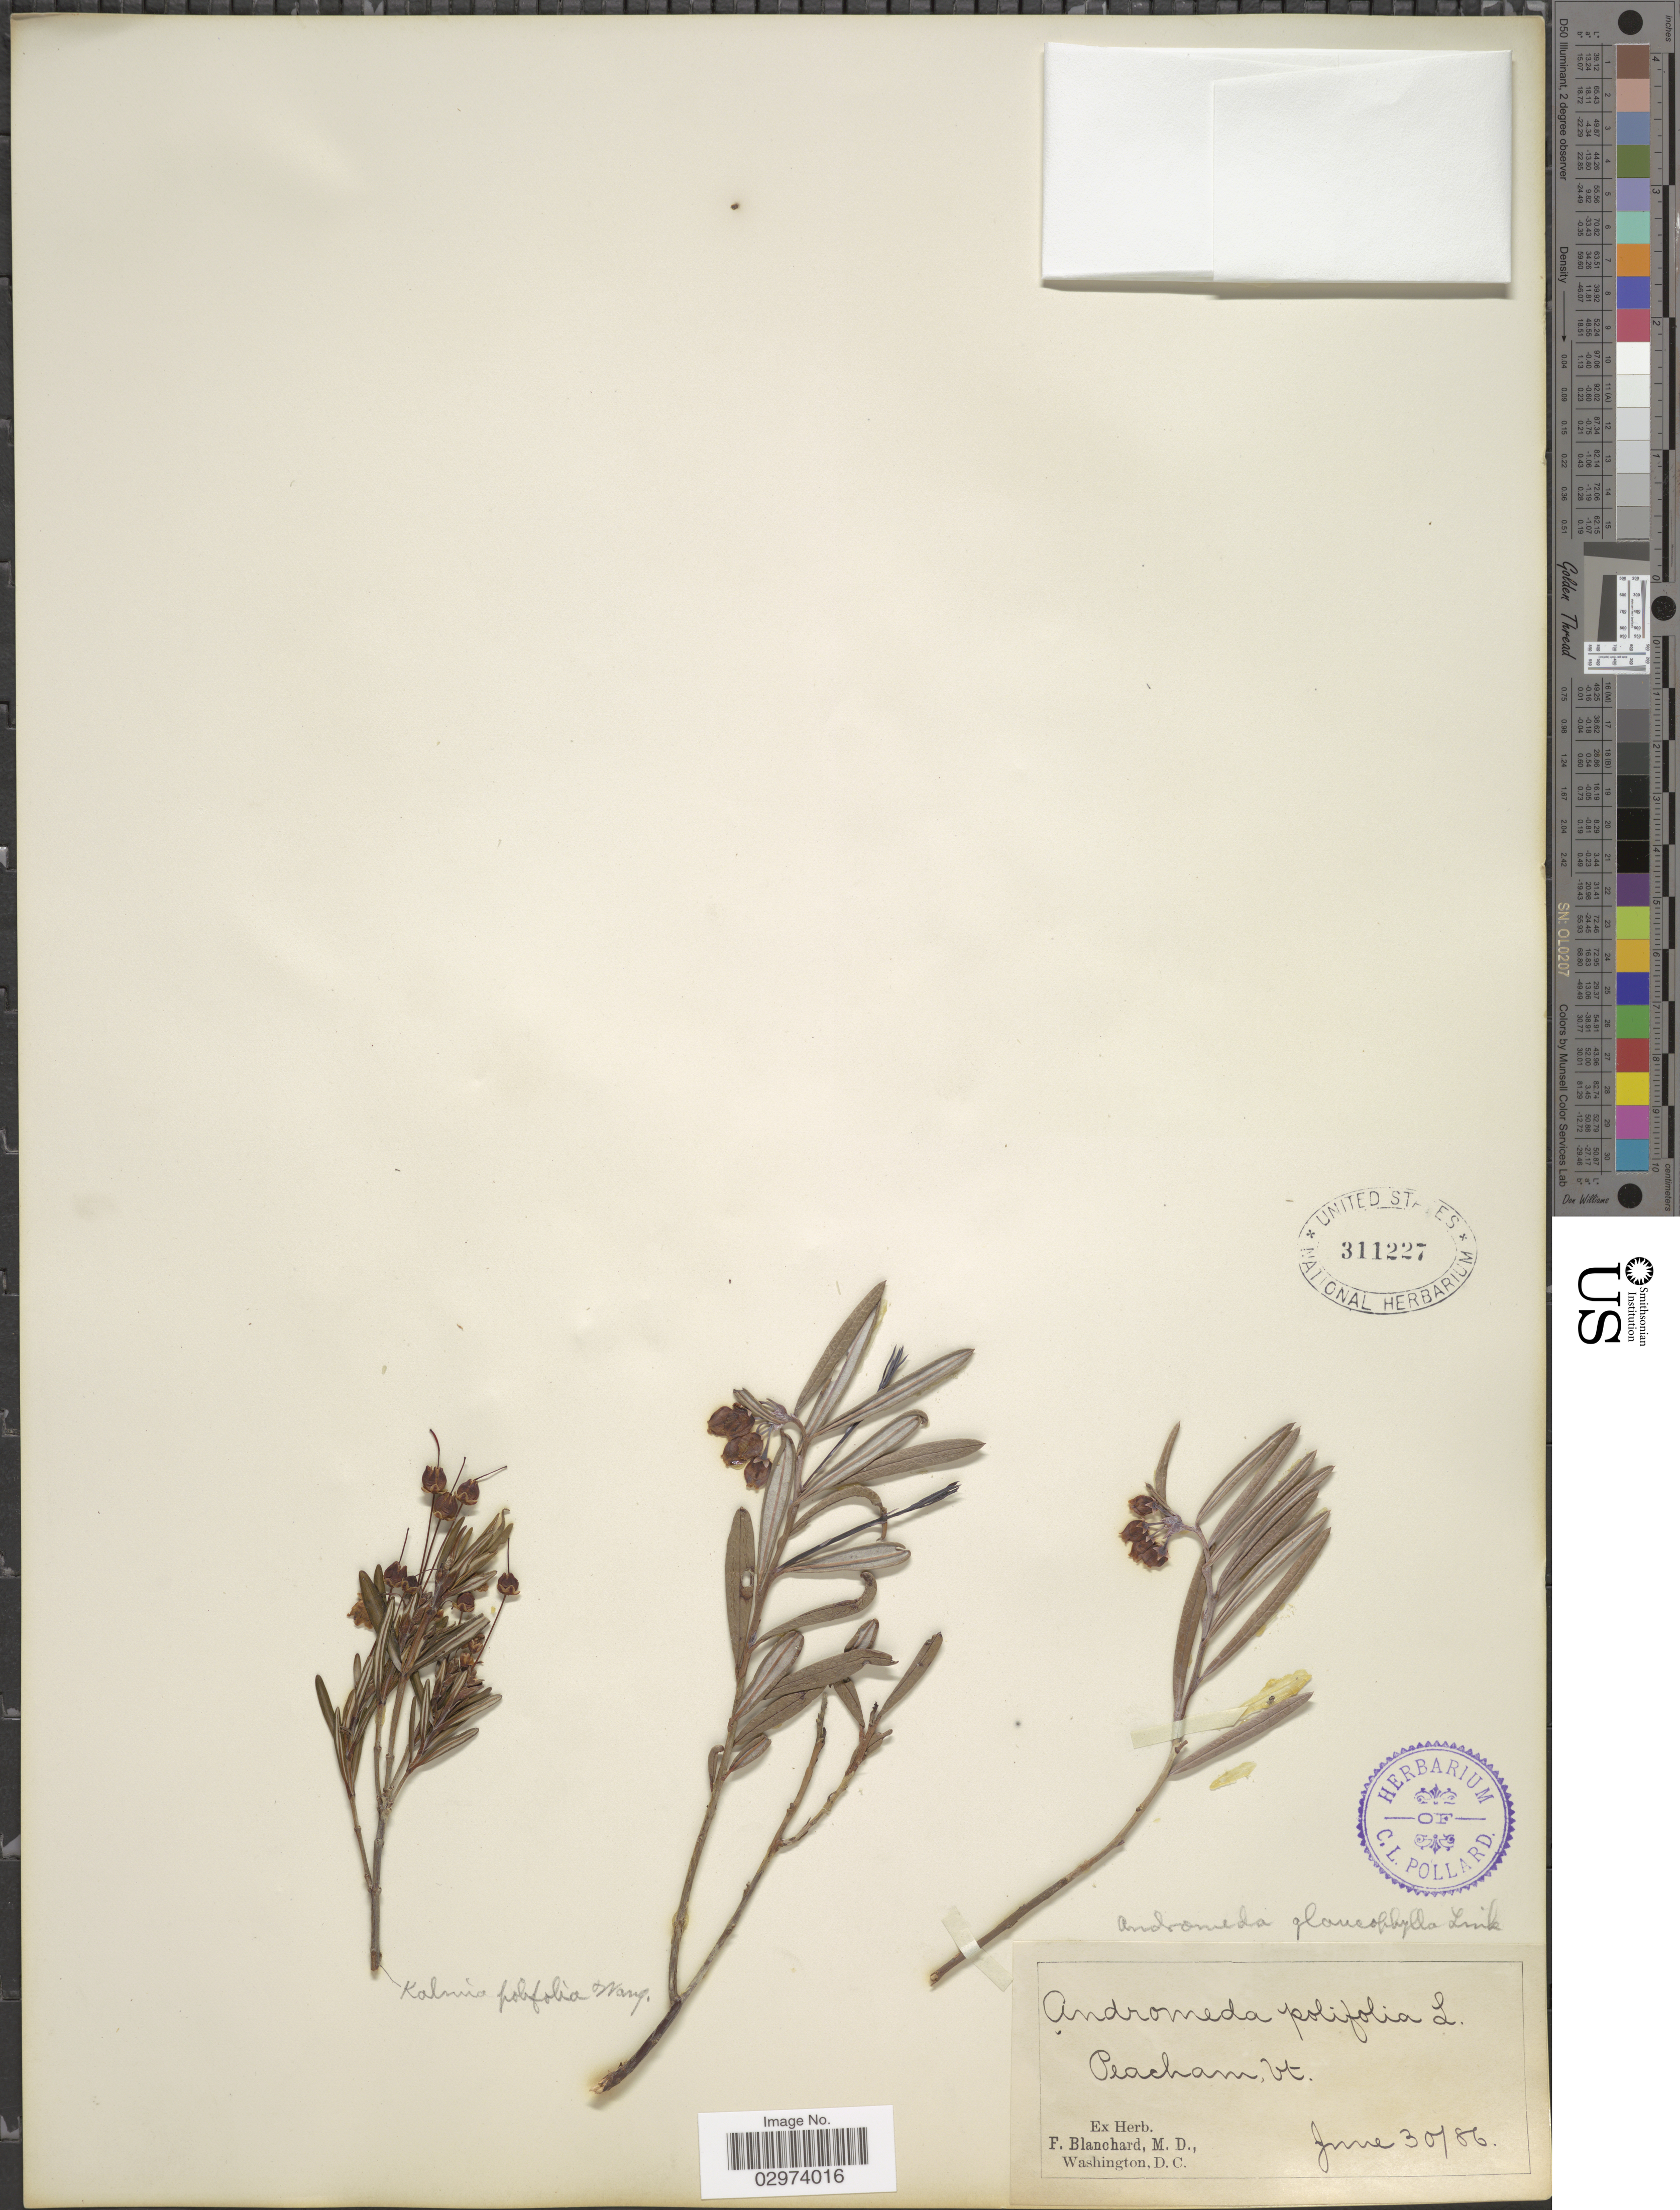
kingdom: Plantae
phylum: Tracheophyta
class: Magnoliopsida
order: Ericales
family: Ericaceae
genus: Andromeda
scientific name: Andromeda polifolia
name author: L.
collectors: ex herb. F. Blanchard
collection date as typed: Transcribed d/m/y: 30/6/86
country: United States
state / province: Vermont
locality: Peacham, Vt.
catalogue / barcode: US 311227